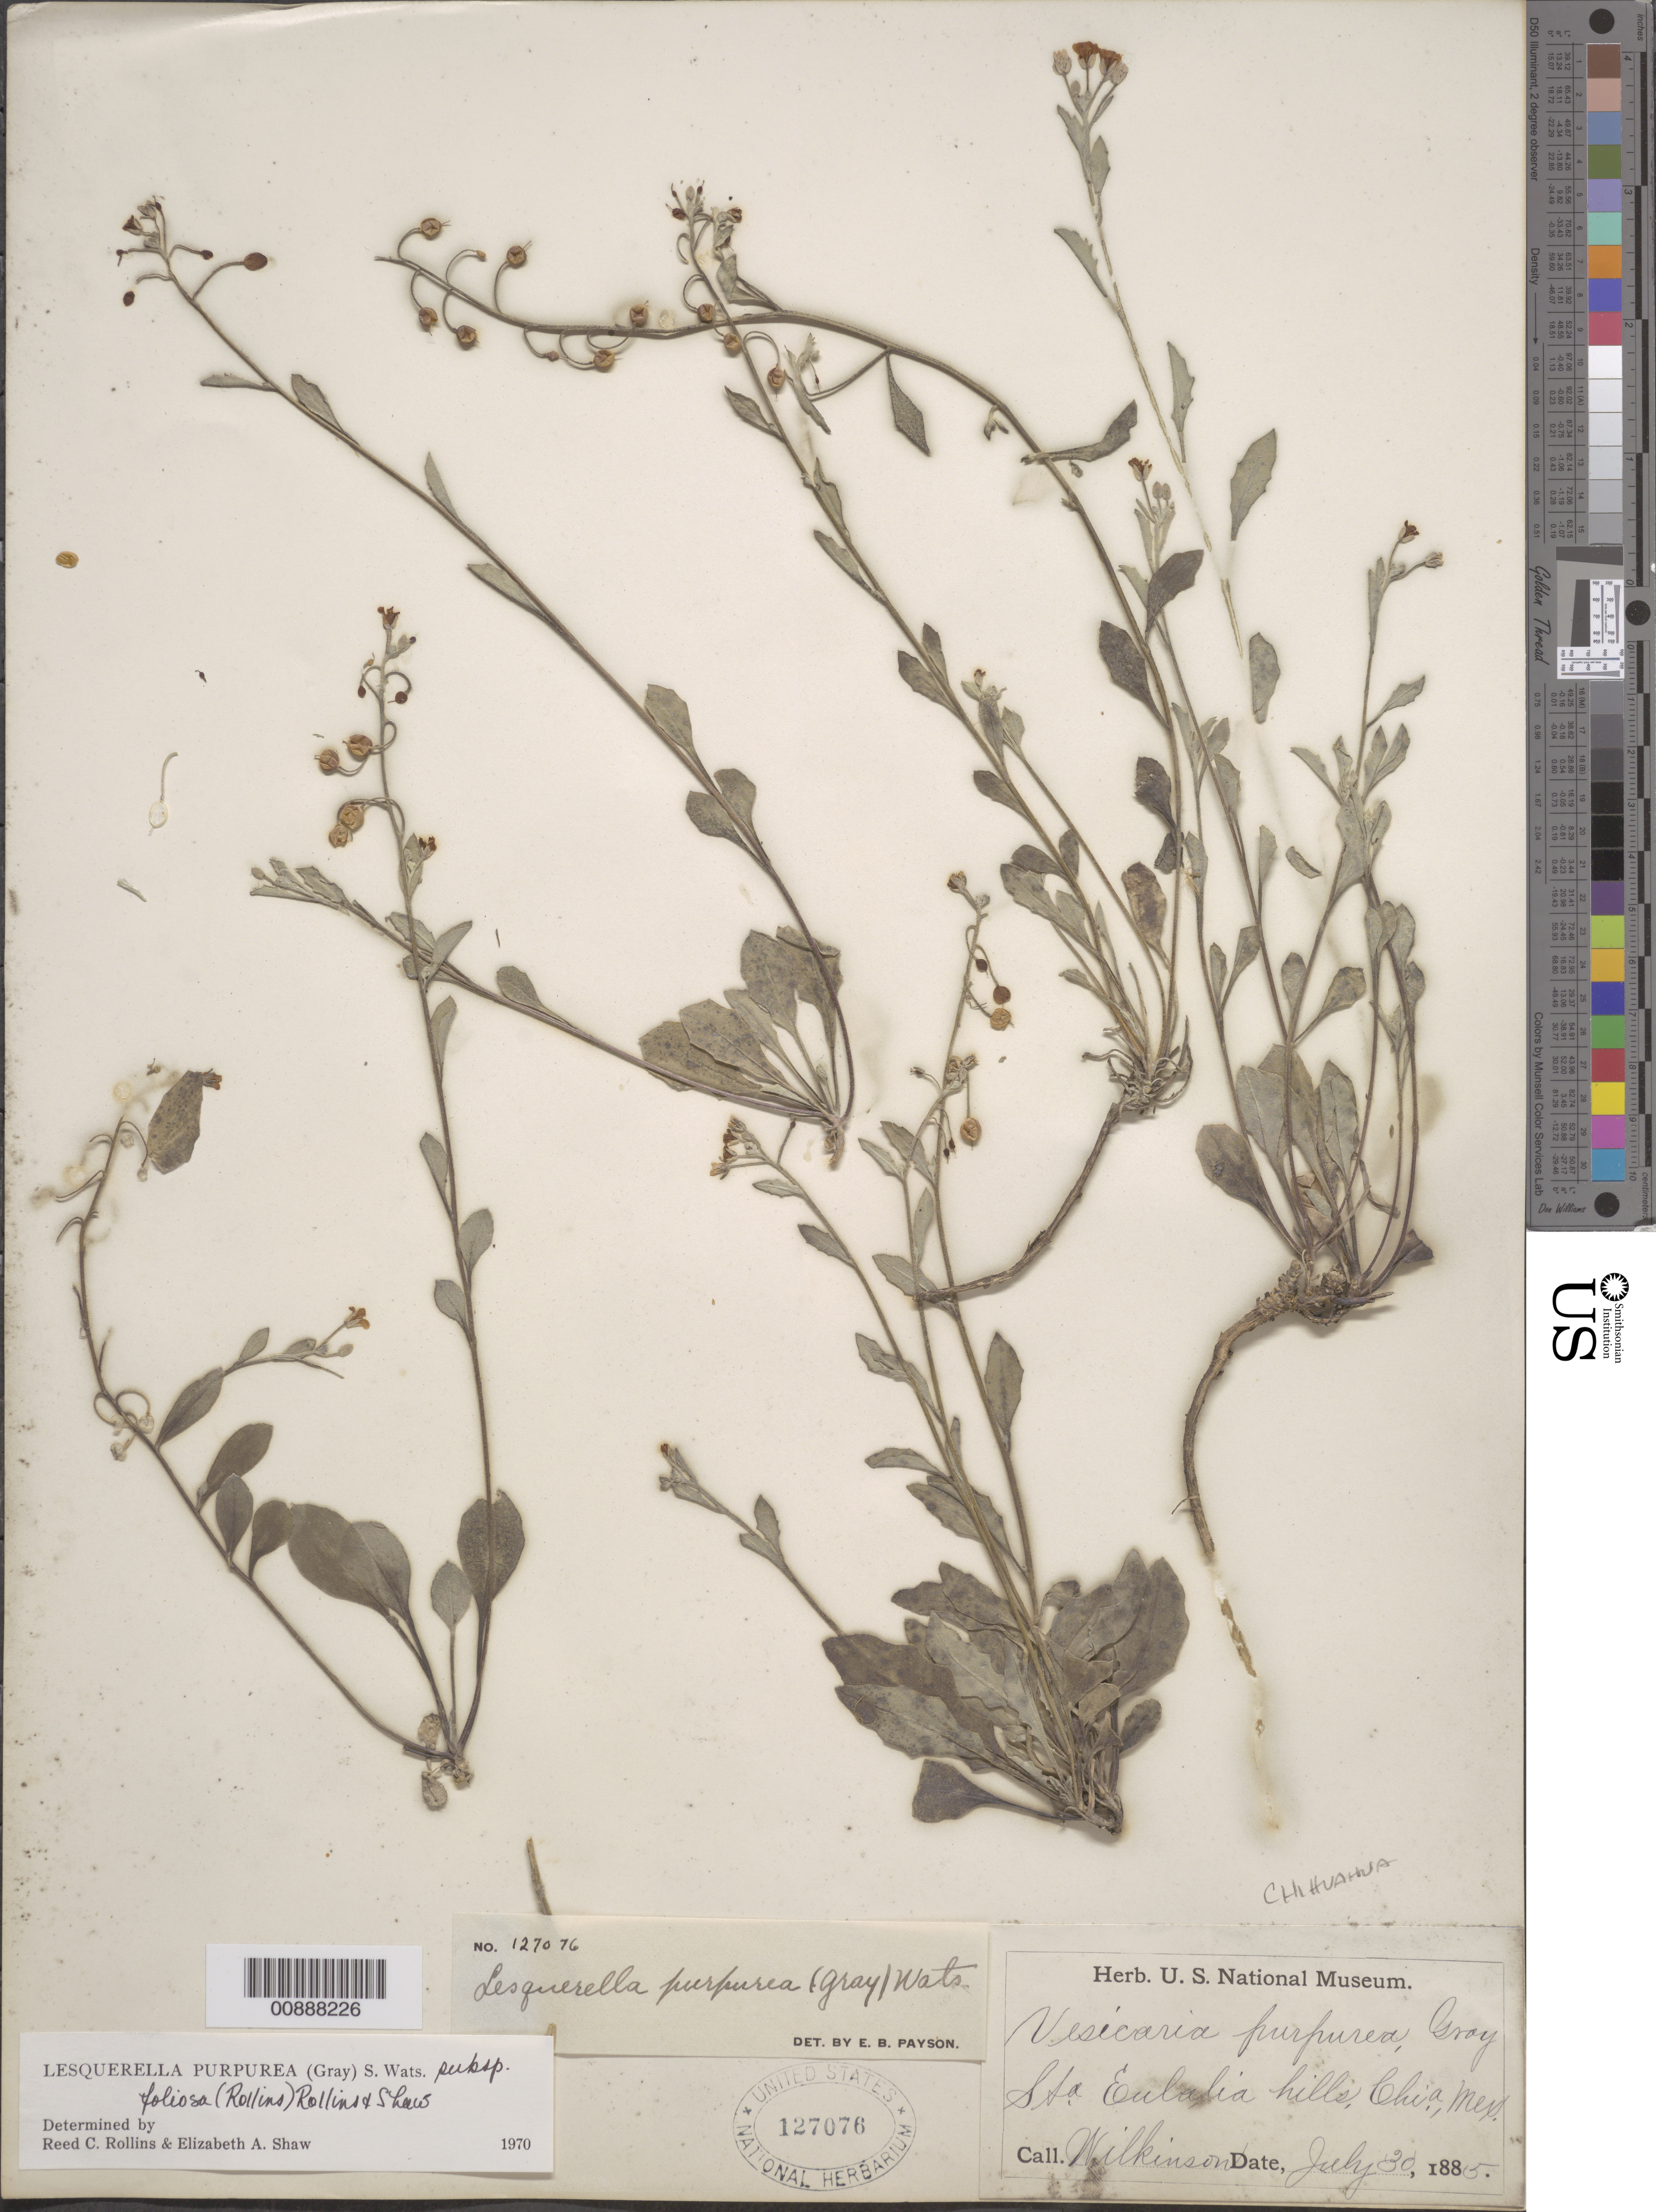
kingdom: Plantae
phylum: Tracheophyta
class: Magnoliopsida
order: Brassicales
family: Brassicaceae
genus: Lesquerella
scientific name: Lesquerella purpurea subsp. foliosa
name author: (Rollins) Rollins & E.A. Shaw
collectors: E. Wilkinson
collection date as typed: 30 Jul 1885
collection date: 1885-07-30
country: Mexico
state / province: Chihuahua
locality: Santa Eulalia hills, Chihuahua.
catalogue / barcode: US 127076